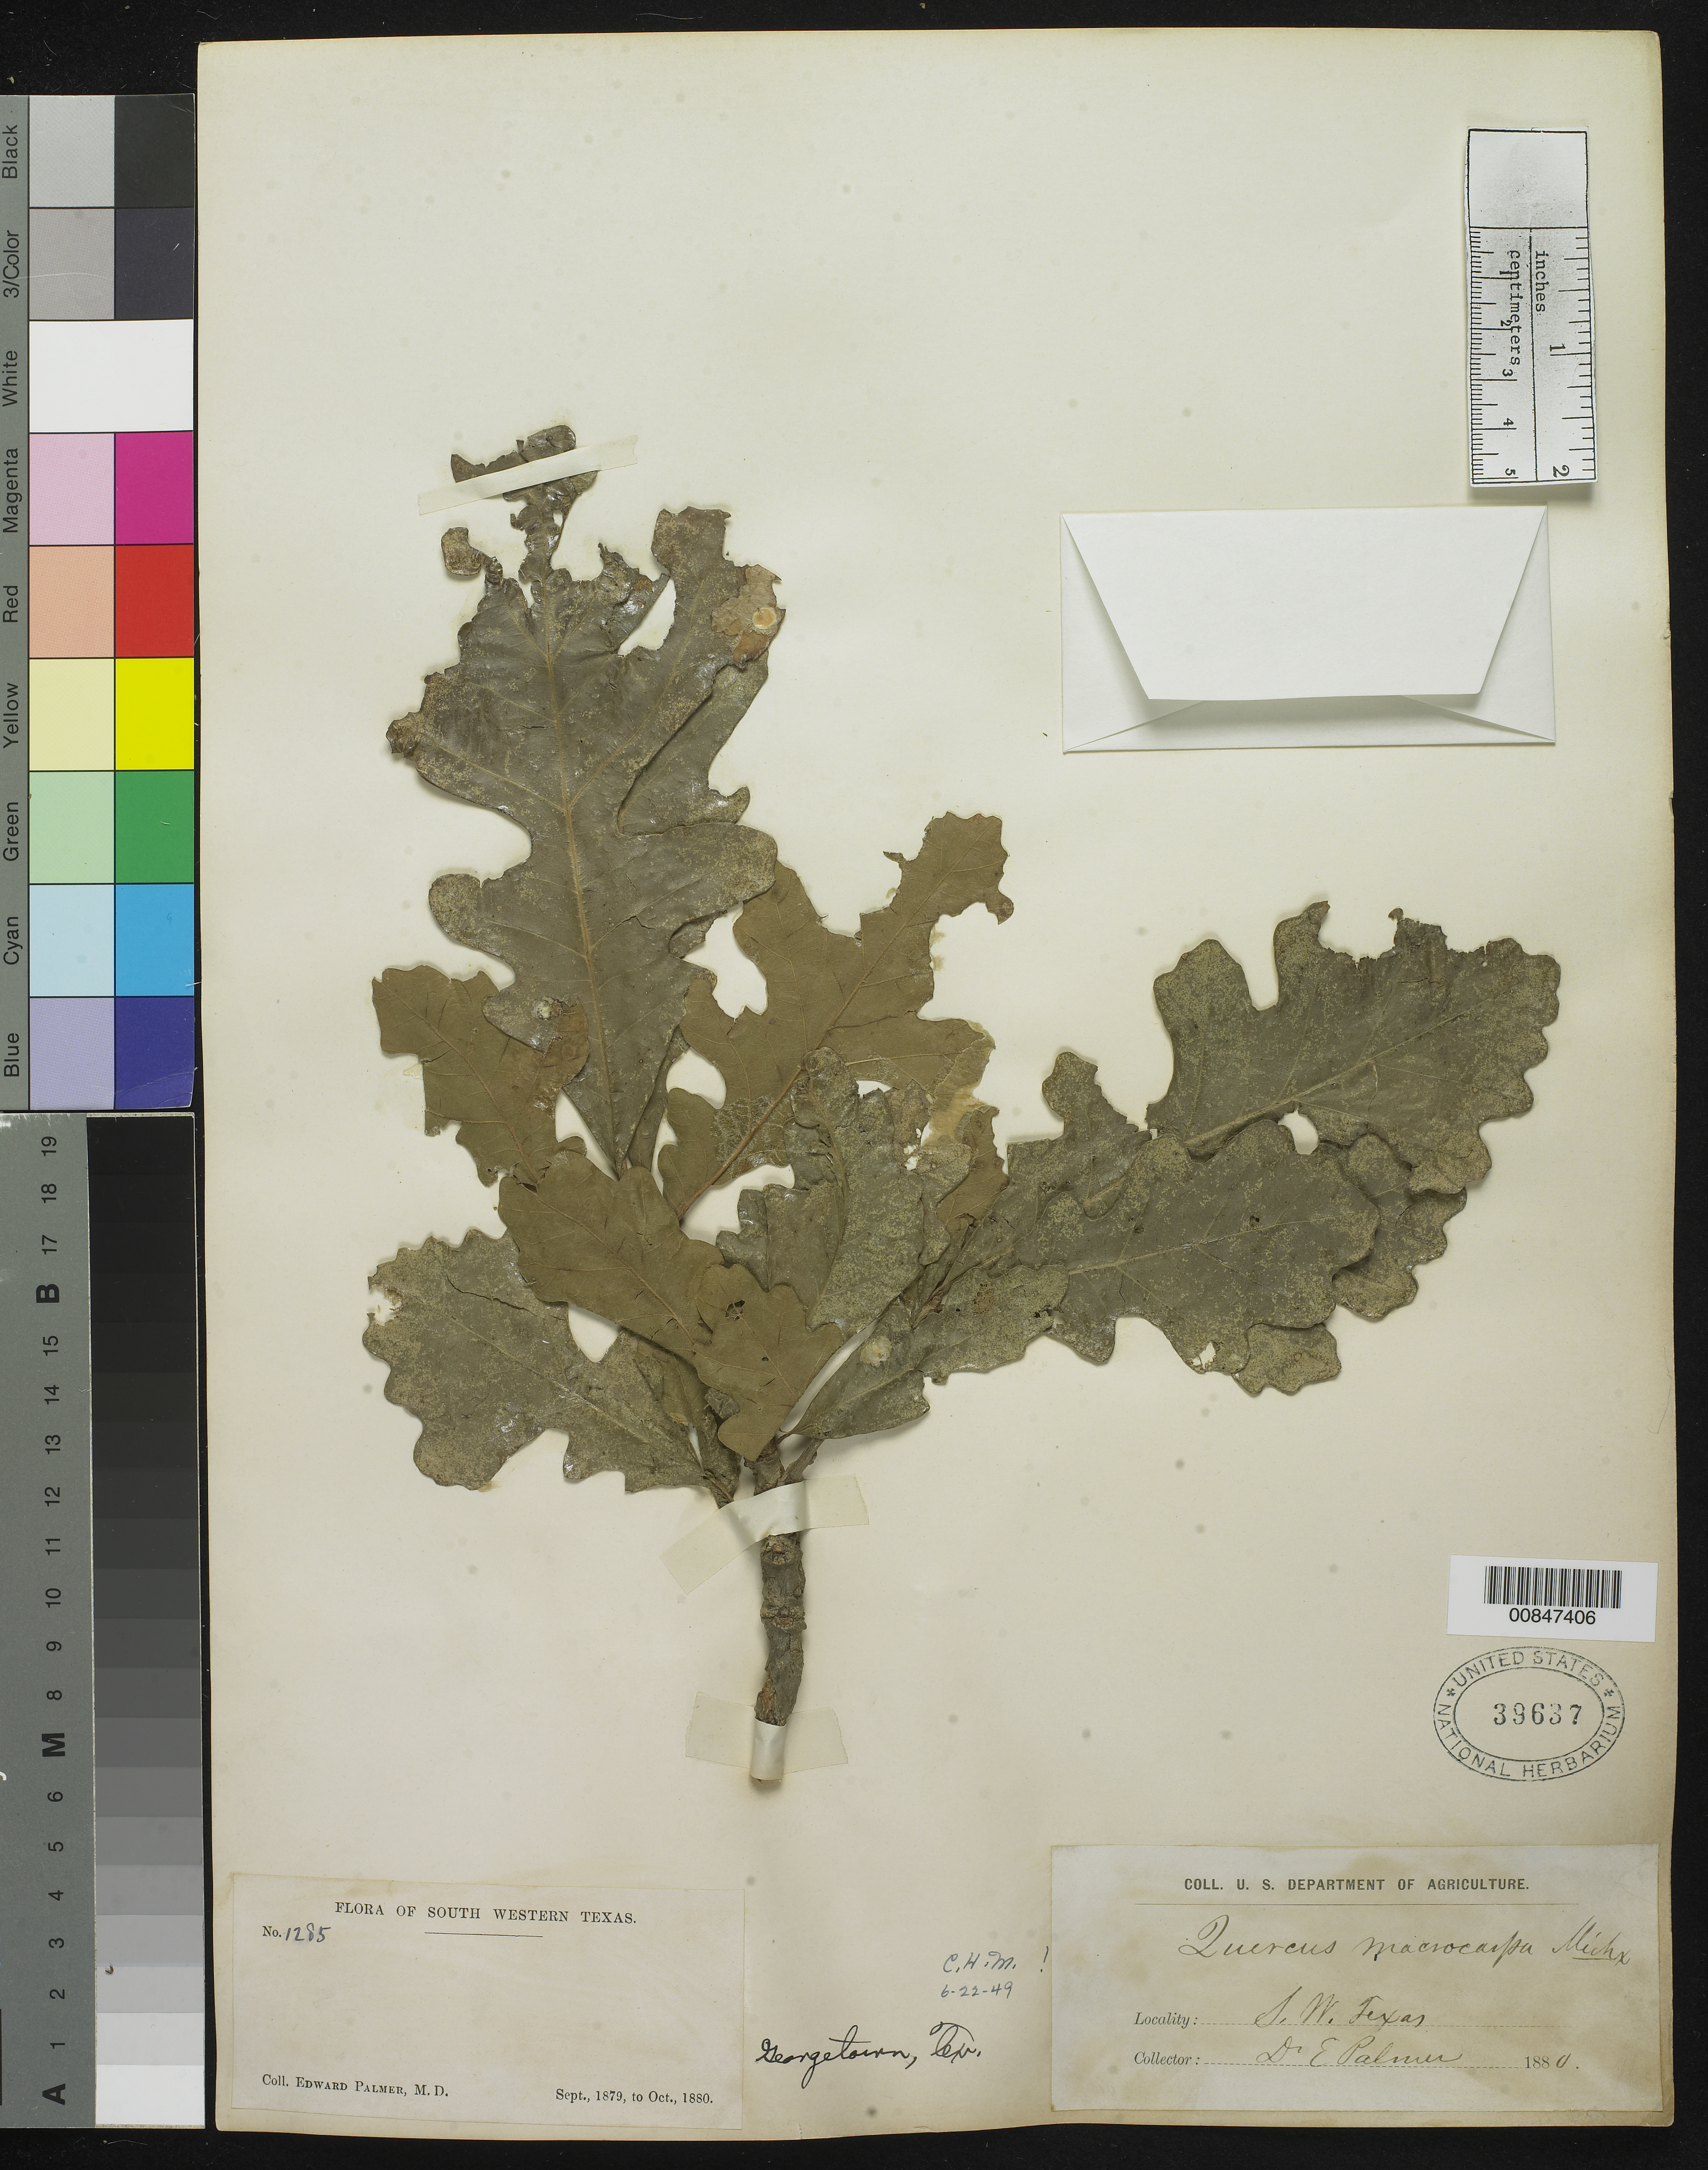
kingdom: Plantae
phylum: Tracheophyta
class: Magnoliopsida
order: Fagales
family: Fagaceae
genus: Quercus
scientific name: Quercus macrocarpa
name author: Michx.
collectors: E. Palmer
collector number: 1285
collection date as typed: Sep 1879 to -- Oct 1880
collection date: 1879-09/1880-10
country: United States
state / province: Texas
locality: Georgetown, southwestern Texas.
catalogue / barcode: US 39637